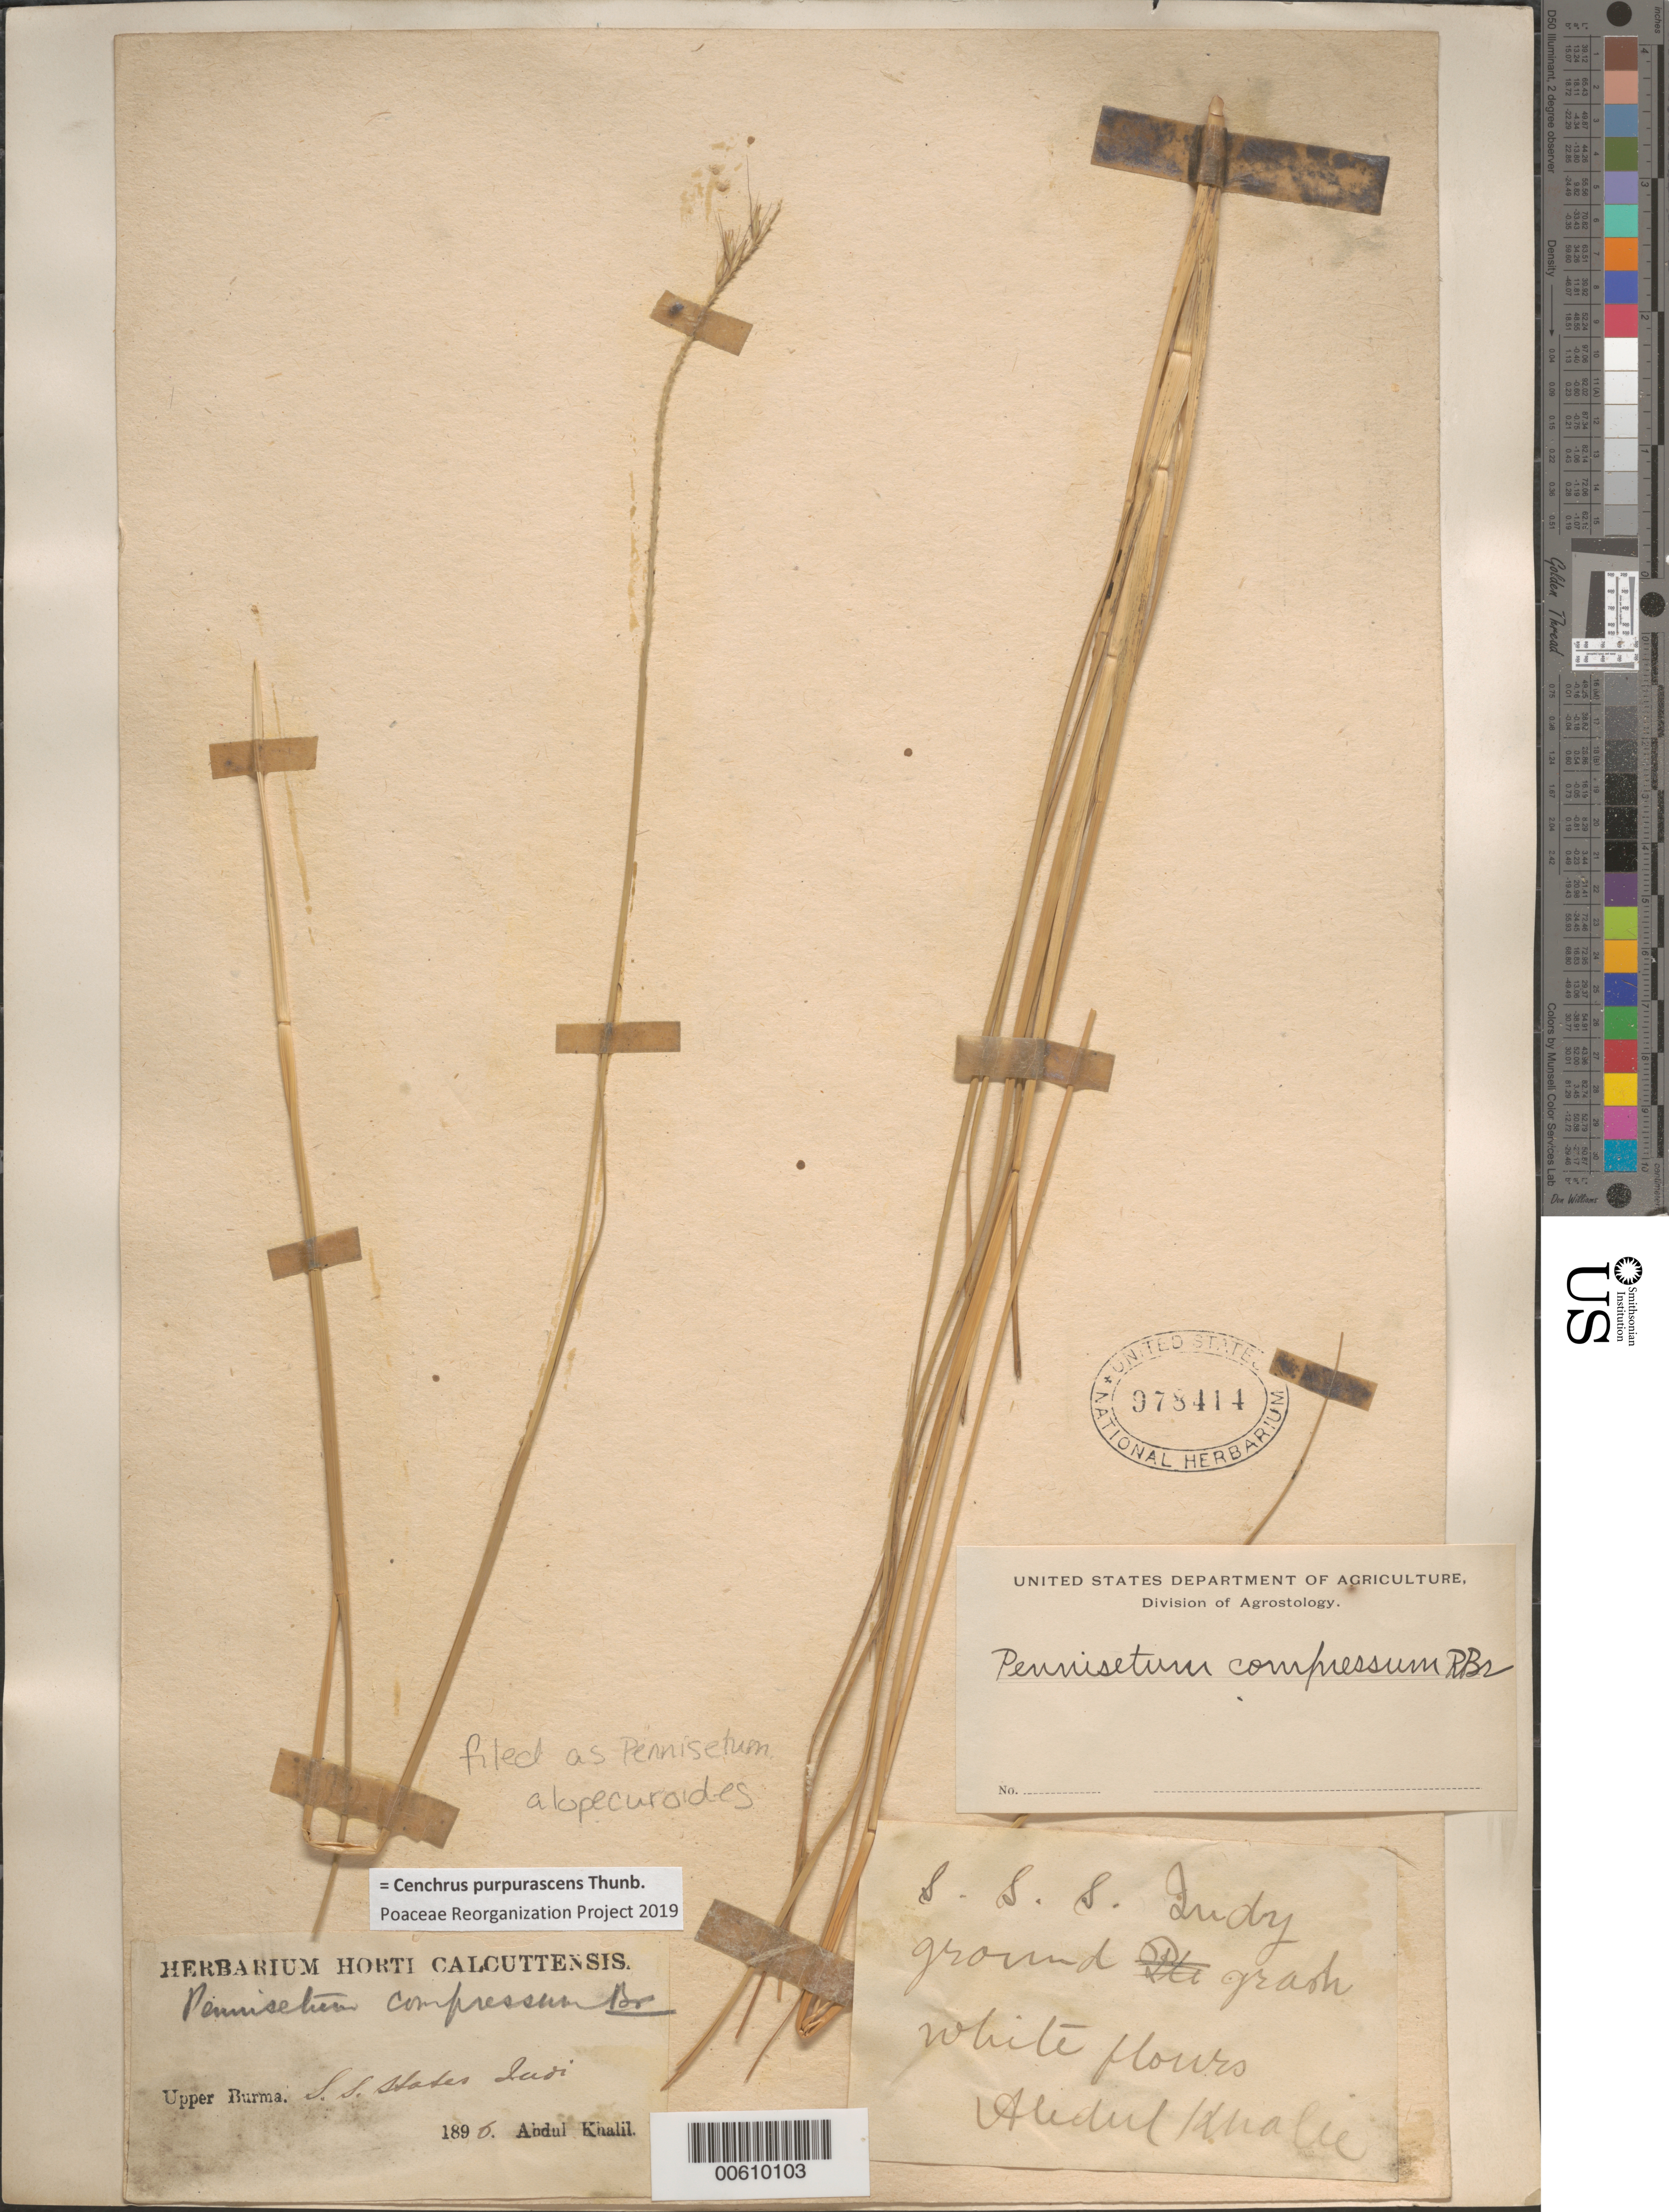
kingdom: Plantae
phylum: Tracheophyta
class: Liliopsida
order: Poales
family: Poaceae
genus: Cenchrus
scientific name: Cenchrus purpurascens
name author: Thunb.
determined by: Poaceae Reorganization Project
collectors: A. Khalil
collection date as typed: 1896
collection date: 1896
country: Myanmar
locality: S.S.S. Indy, Upper Burma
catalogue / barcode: US 978414